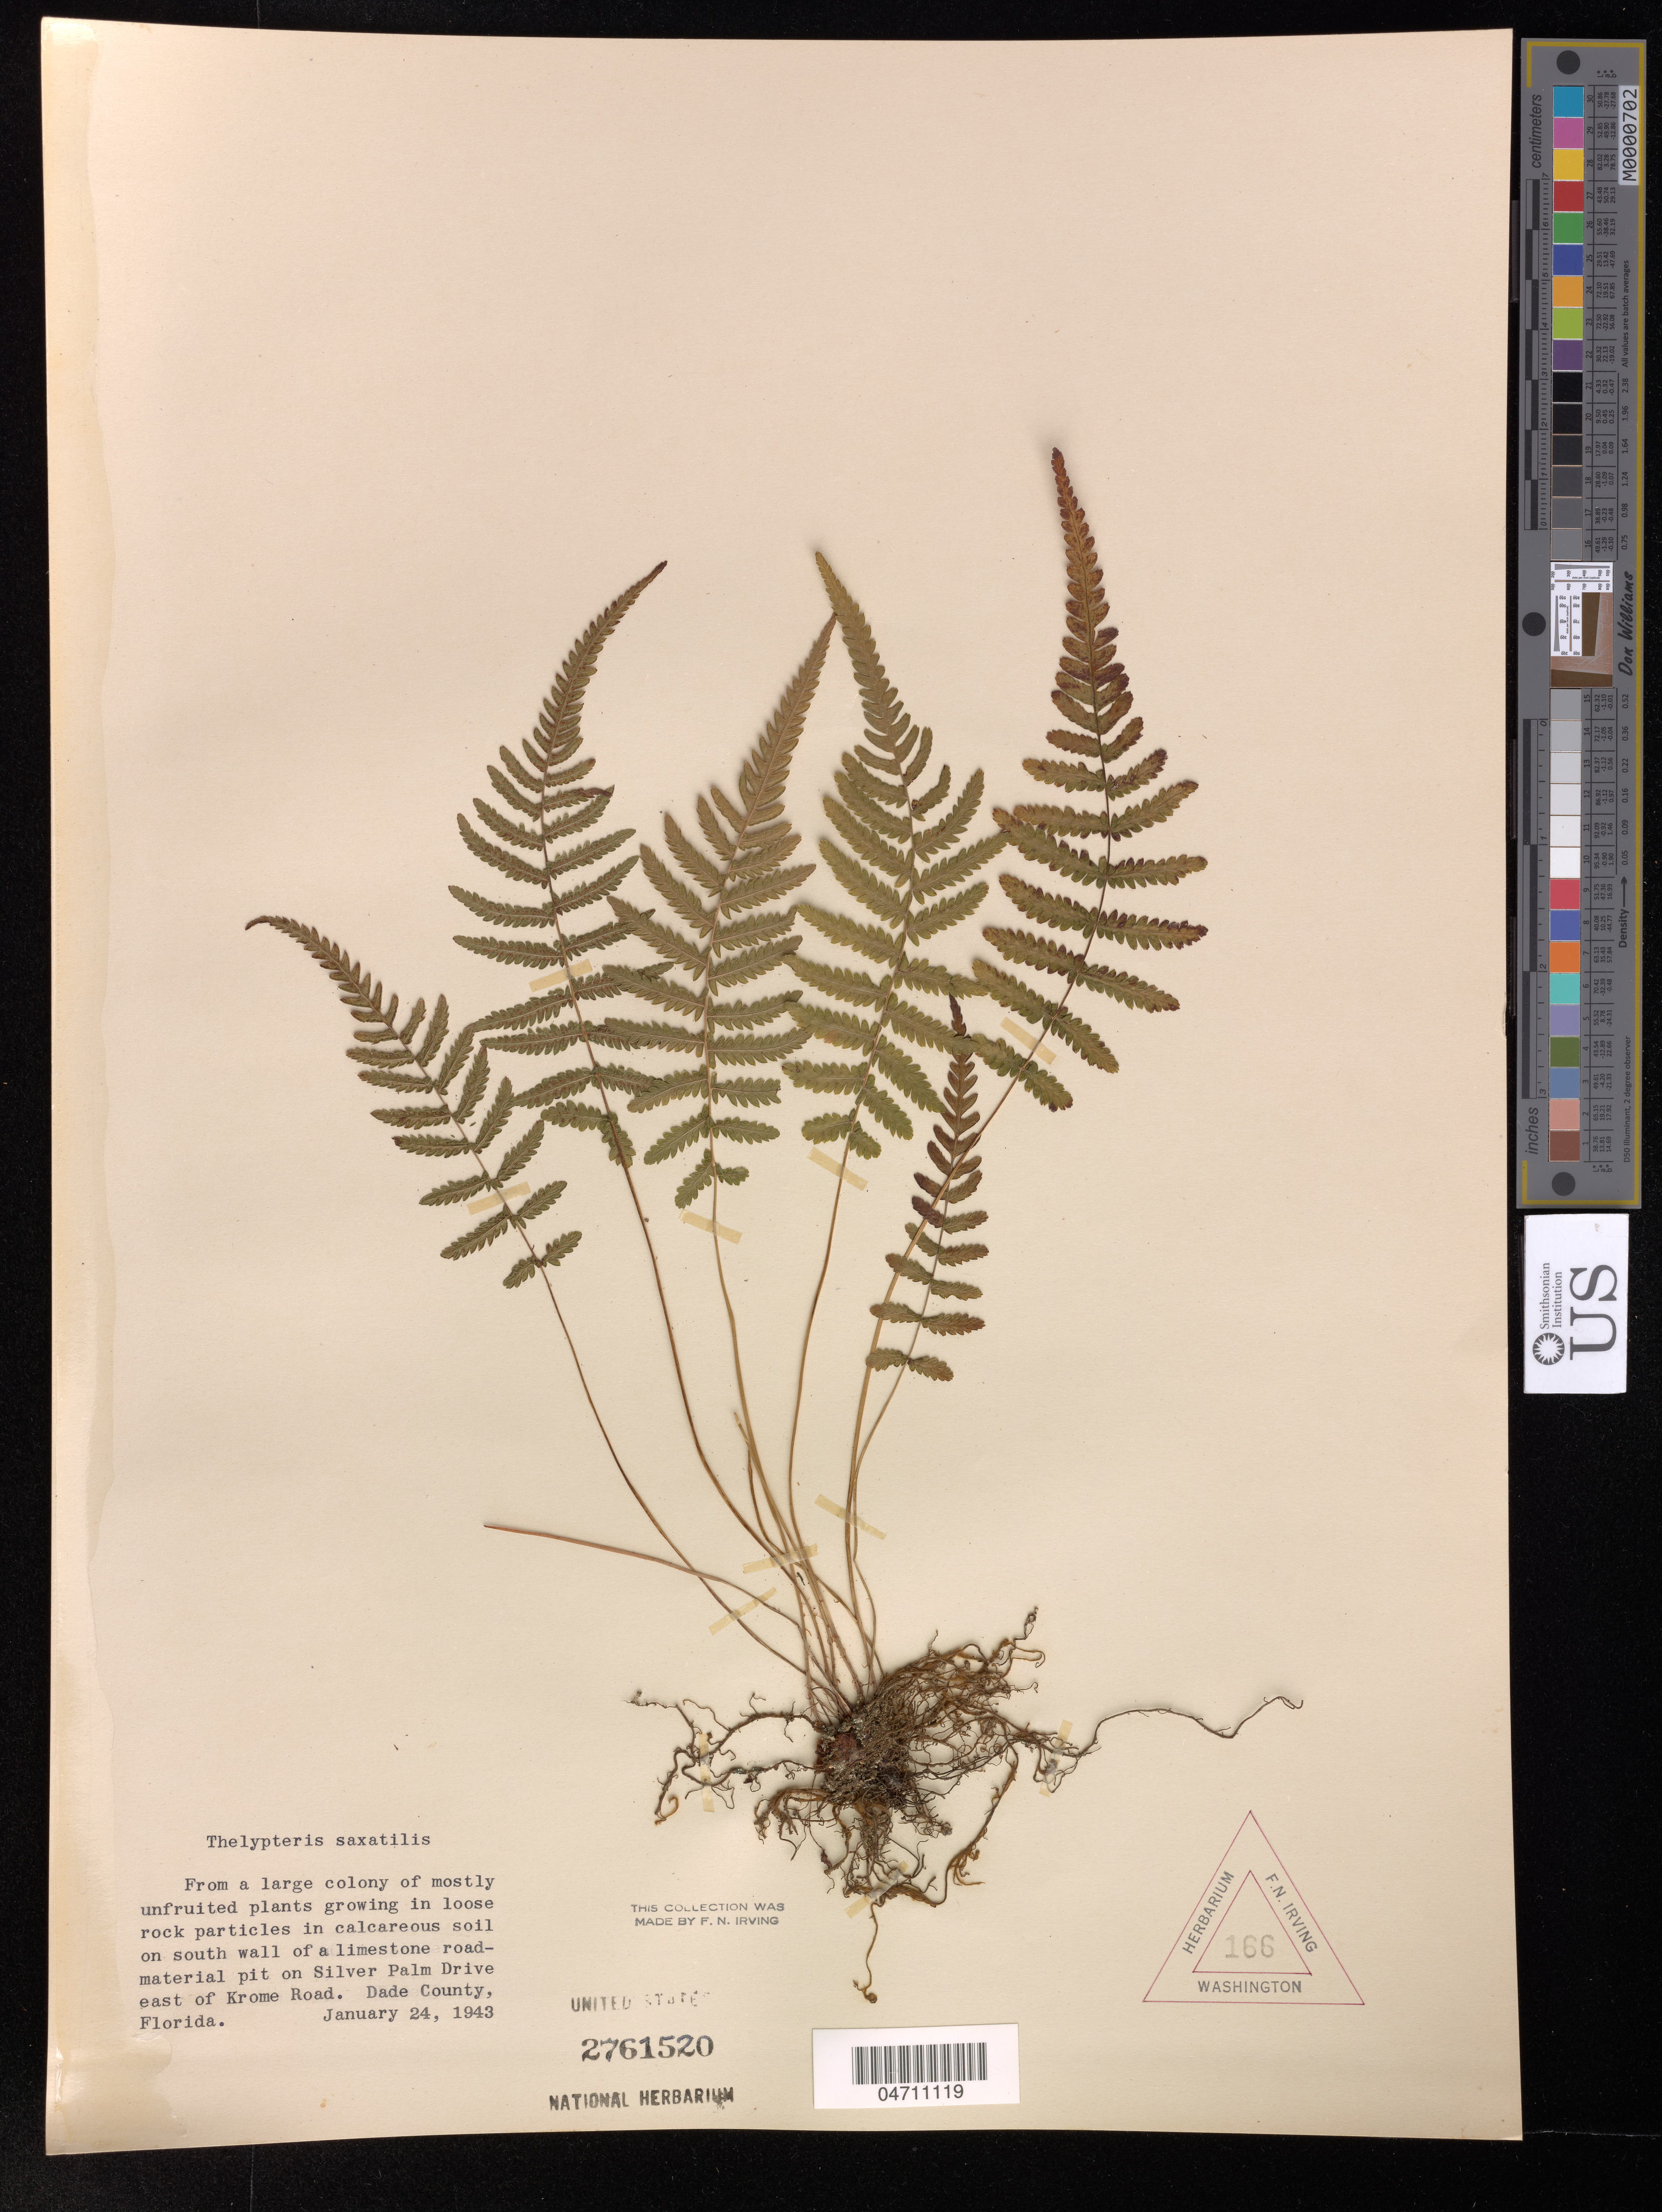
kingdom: Plantae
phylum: Tracheophyta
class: Polypodiopsida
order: Polypodiales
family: Thelypteridaceae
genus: Thelypteris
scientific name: Thelypteris (Meniscium) sp.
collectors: F. Irving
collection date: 1943-01-24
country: United States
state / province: Florida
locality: On south wall of a limestone road- material pit on Silver Palm Drive east of Krome Road. Dade County.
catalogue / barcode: US 2761520